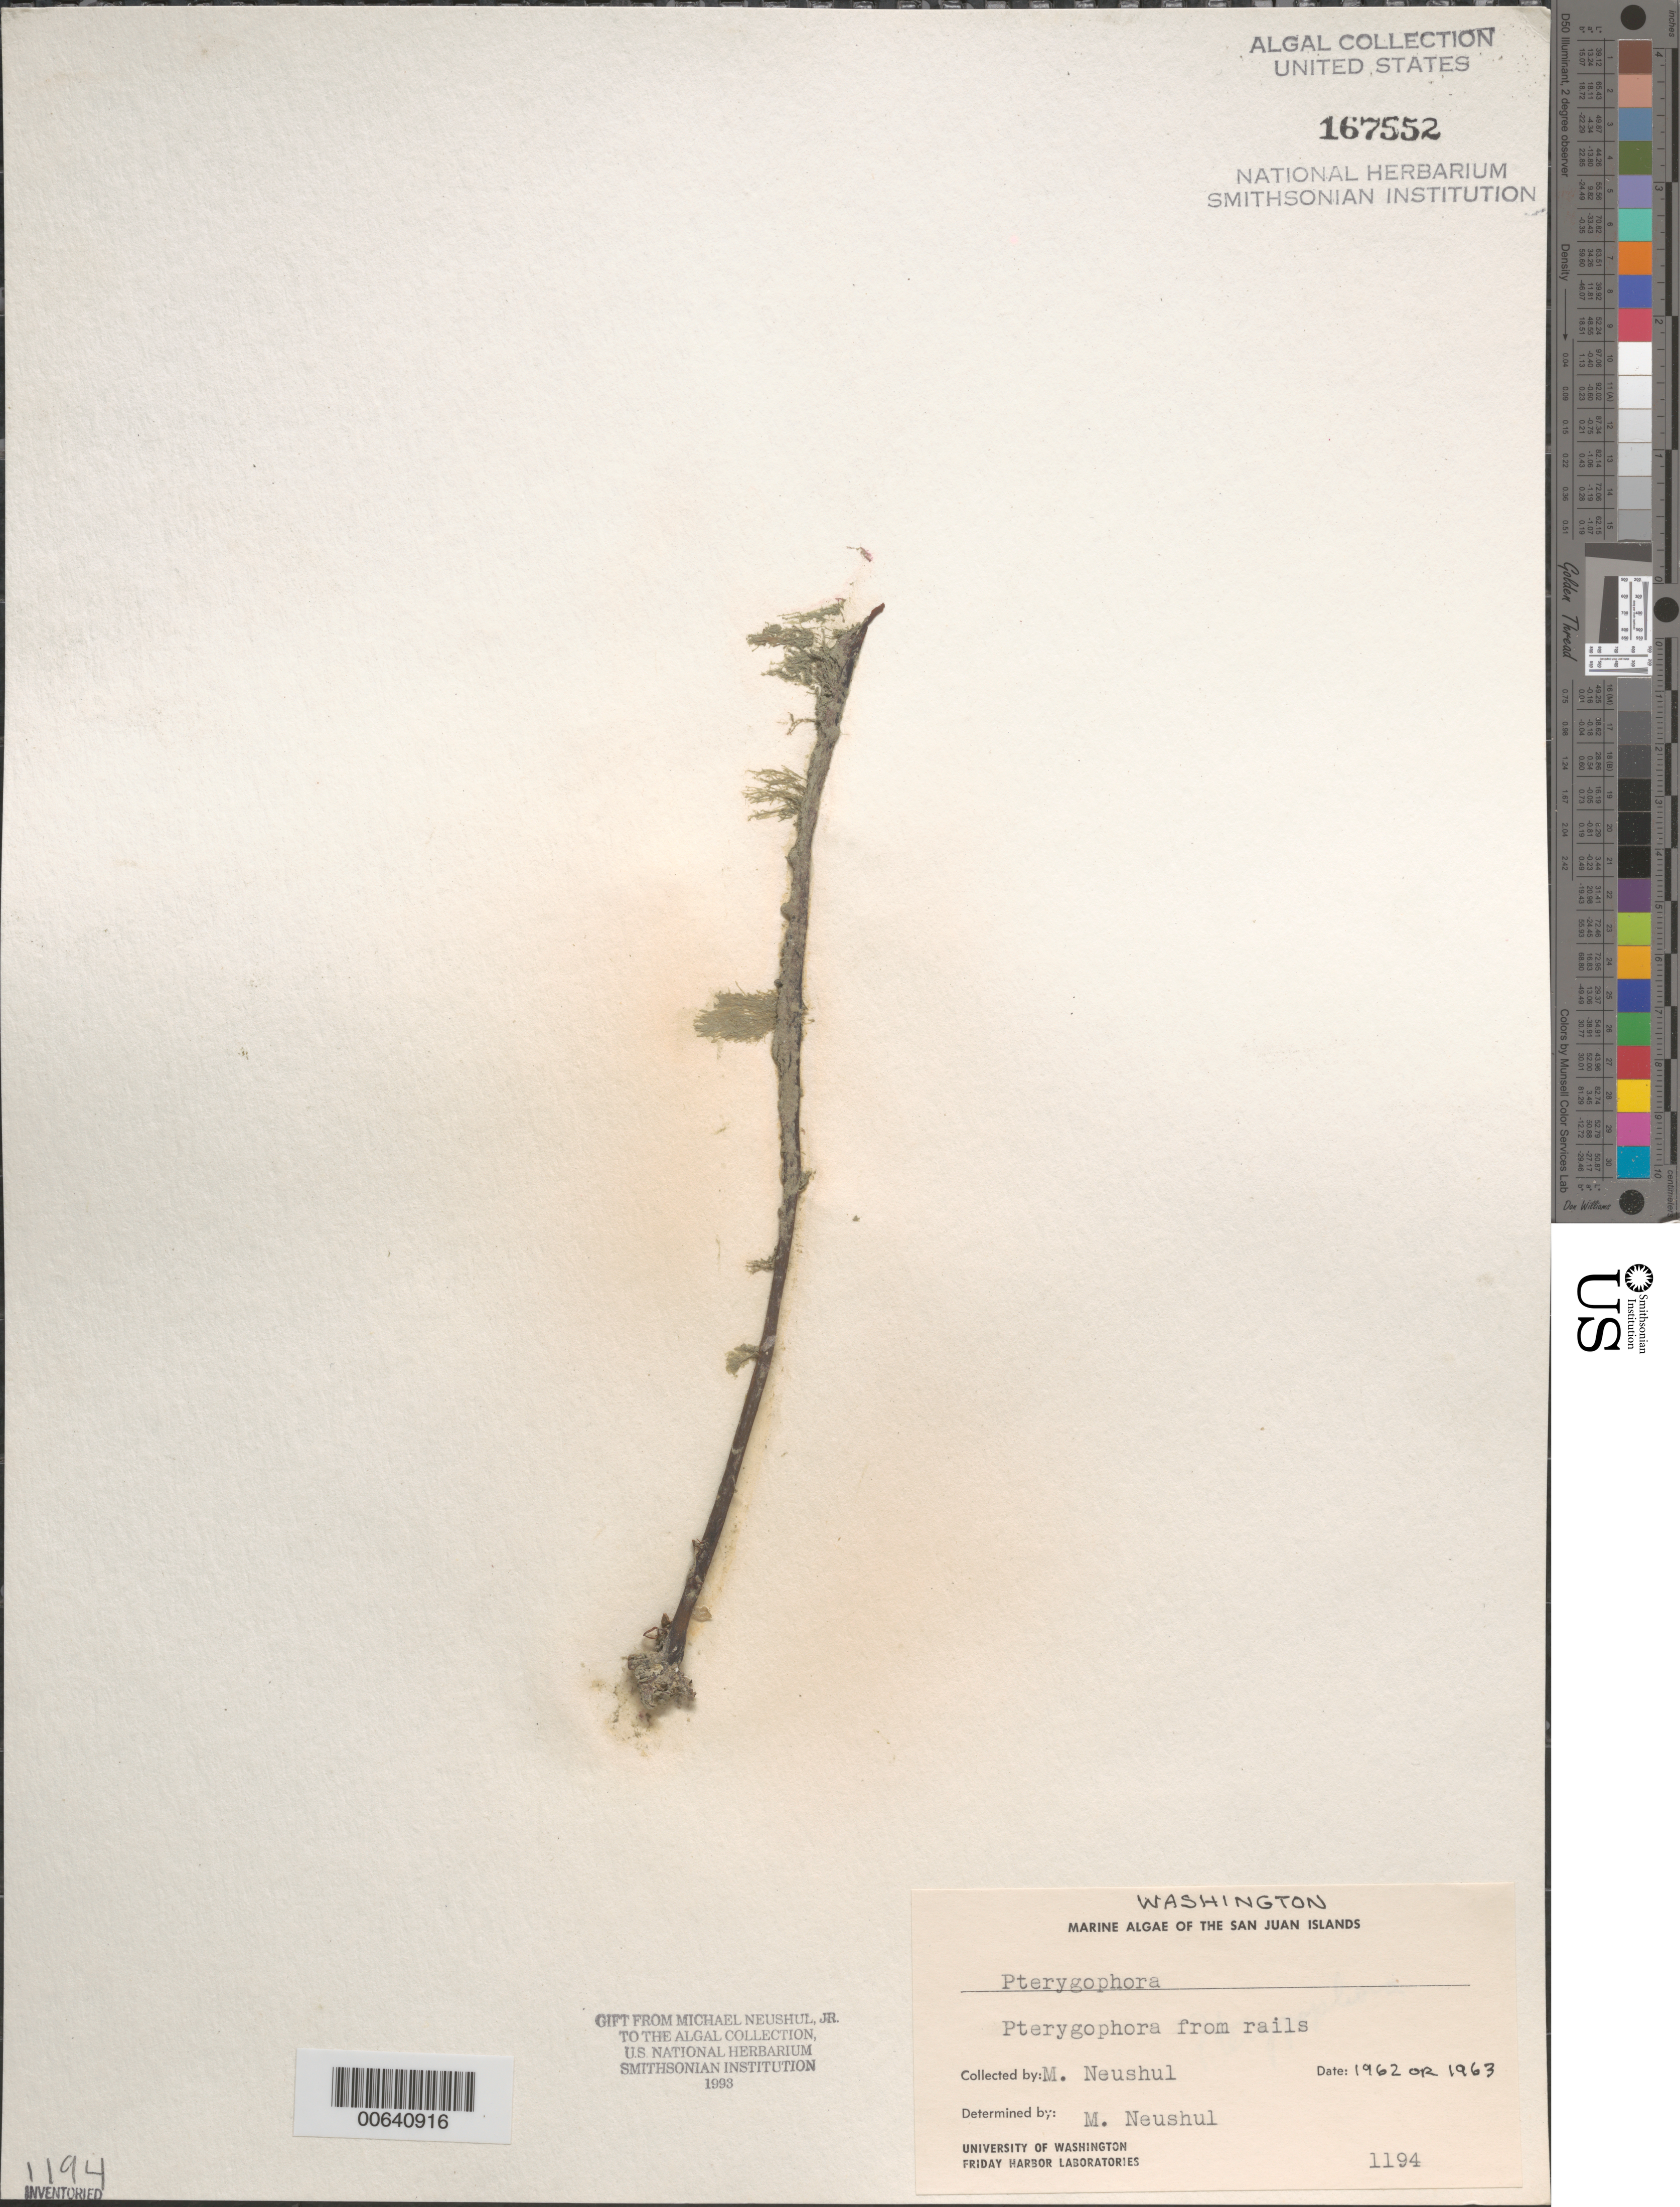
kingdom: Chromista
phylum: Ochrophyta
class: Phaeophyceae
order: Laminariales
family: Alariaceae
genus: Pterygophora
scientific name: Pterygophora sp.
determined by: Neushul, M.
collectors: M. Neushul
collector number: Neushul 1194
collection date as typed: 1962 or -- --- 1963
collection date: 1962 or 1963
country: United States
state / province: Washington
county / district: San Juan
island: San Juan Islands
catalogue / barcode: US 167552